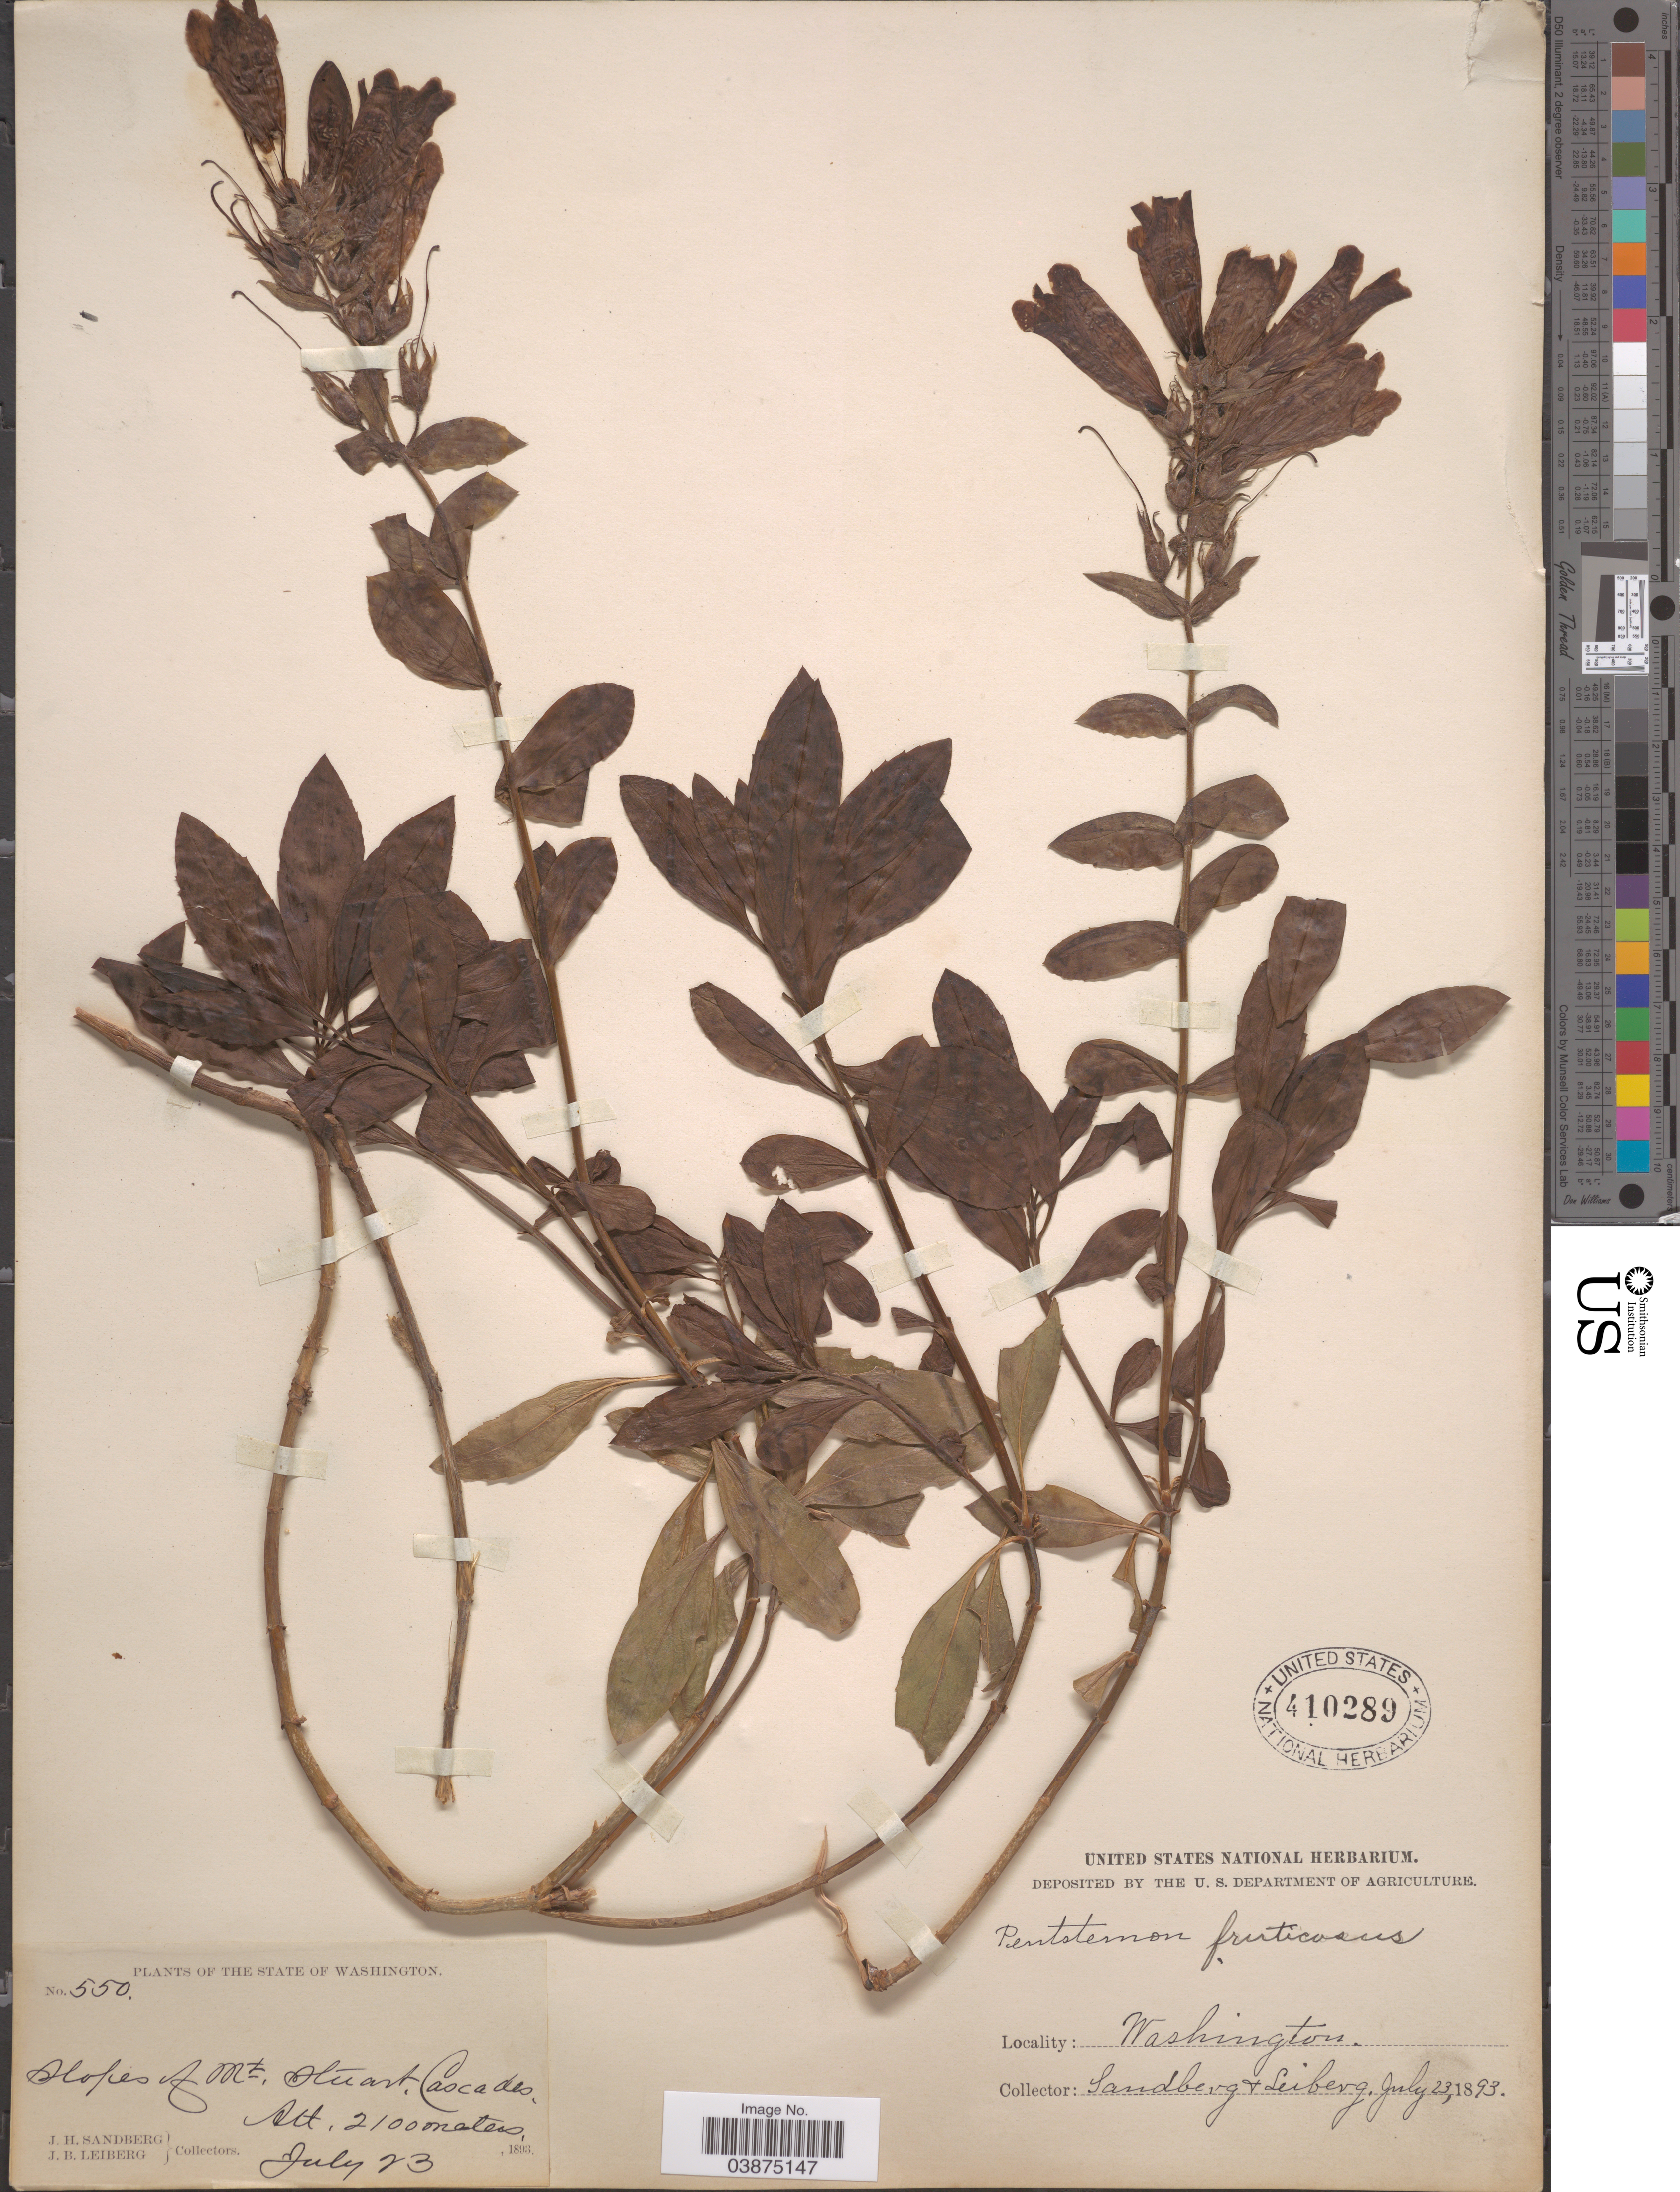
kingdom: Plantae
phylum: Tracheophyta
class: Magnoliopsida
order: Lamiales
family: Plantaginaceae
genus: Penstemon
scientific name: Penstemon fruticosus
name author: (Pursh) Greene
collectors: J. H. Sandberg & J. B. Leiberg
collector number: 550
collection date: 1893-07-23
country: United States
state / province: Washington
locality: Slopes of Mt. Stuart, Cascades.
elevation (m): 2100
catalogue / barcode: US 410289